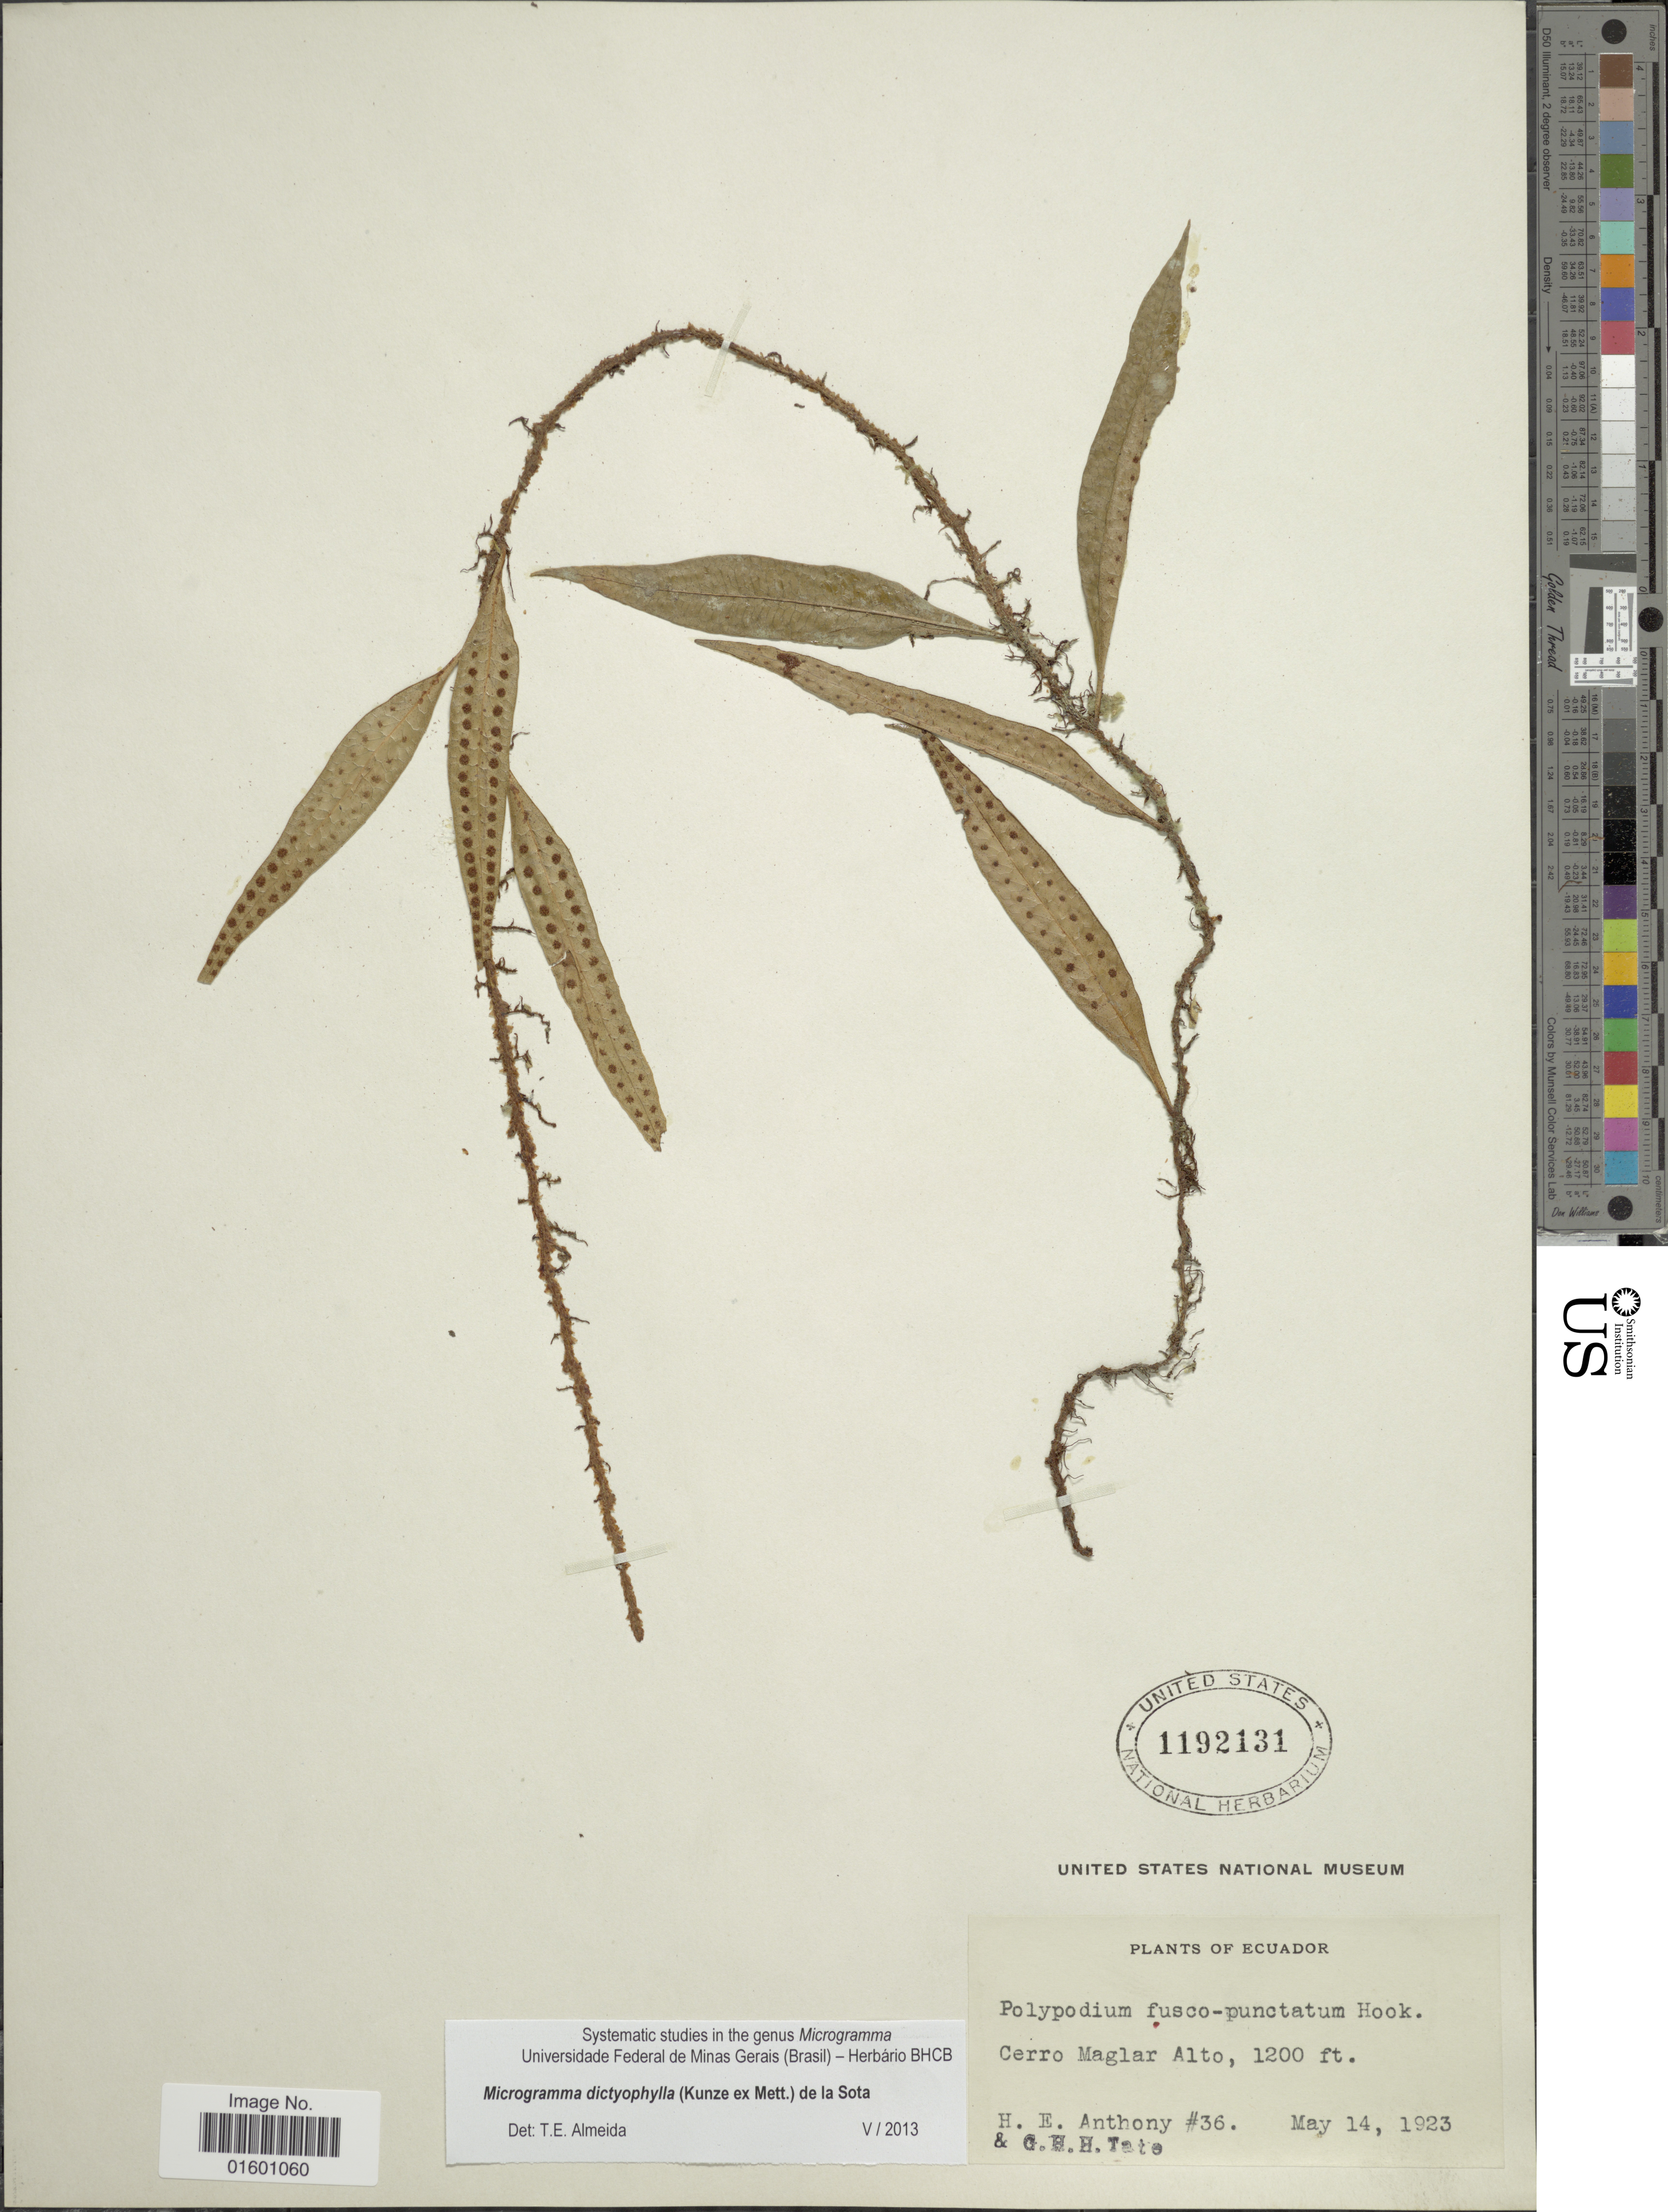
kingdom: Plantae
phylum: Tracheophyta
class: Polypodiopsida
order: Polypodiales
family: Polypodiaceae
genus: Microgramma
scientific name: Microgramma dictyophylla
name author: (Kunze ex Mett.) de la Sota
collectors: H. E. Anthony & G. H. H.Tate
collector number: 36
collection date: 1923-05-14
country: Ecuador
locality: Cerro Maglar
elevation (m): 366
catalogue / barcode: US 1192131